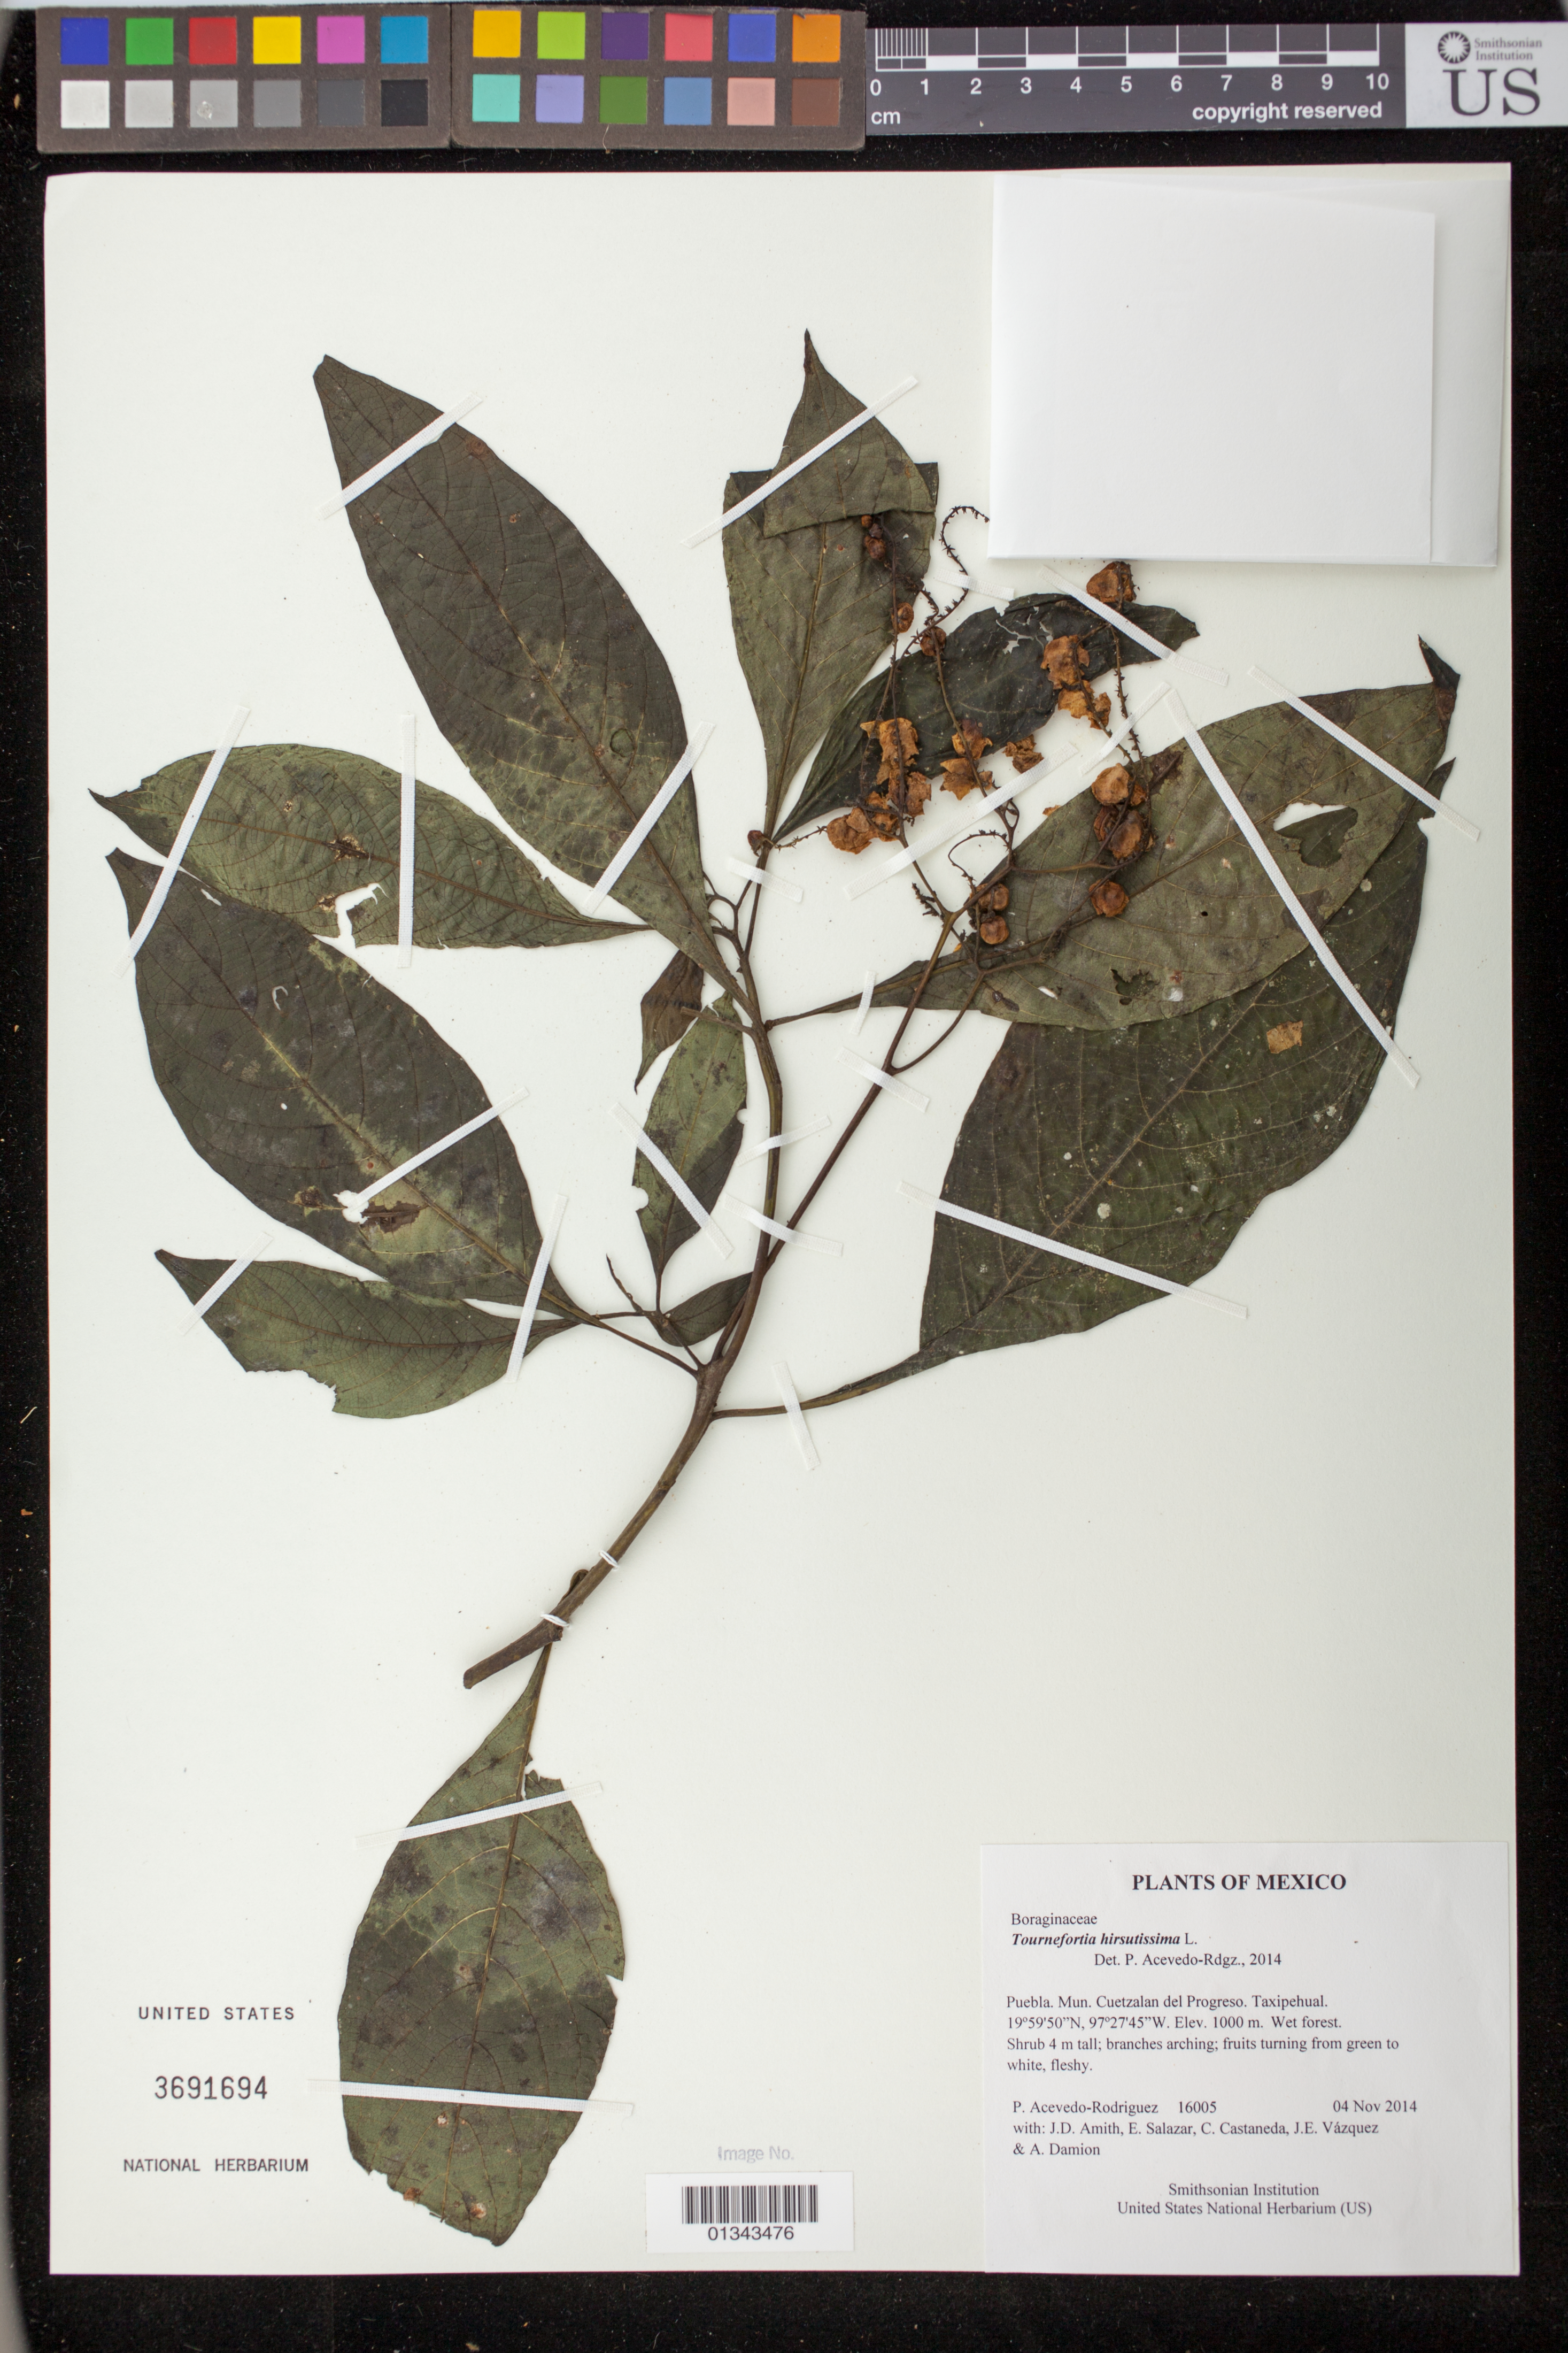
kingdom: Plantae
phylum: Tracheophyta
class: Magnoliopsida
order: Boraginales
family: Heliotropiaceae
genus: Tournefortia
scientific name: Tournefortia hirsutissima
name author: L.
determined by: Acevedo-Rodríguez, P., (BOT), Smithsonian Institution - National Museum of Natural History (UNITED STATES)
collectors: P. Acevedo-Rodr., J. D. Amith, E. Salazar, C. Castaneda, J. E. Vázquez & A. Damion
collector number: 16005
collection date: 2014-11-04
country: Mexico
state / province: Puebla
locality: Mun. Cuetzalan del Progreso. Taxipehual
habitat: Wet forest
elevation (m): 1000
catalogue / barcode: US 3691694